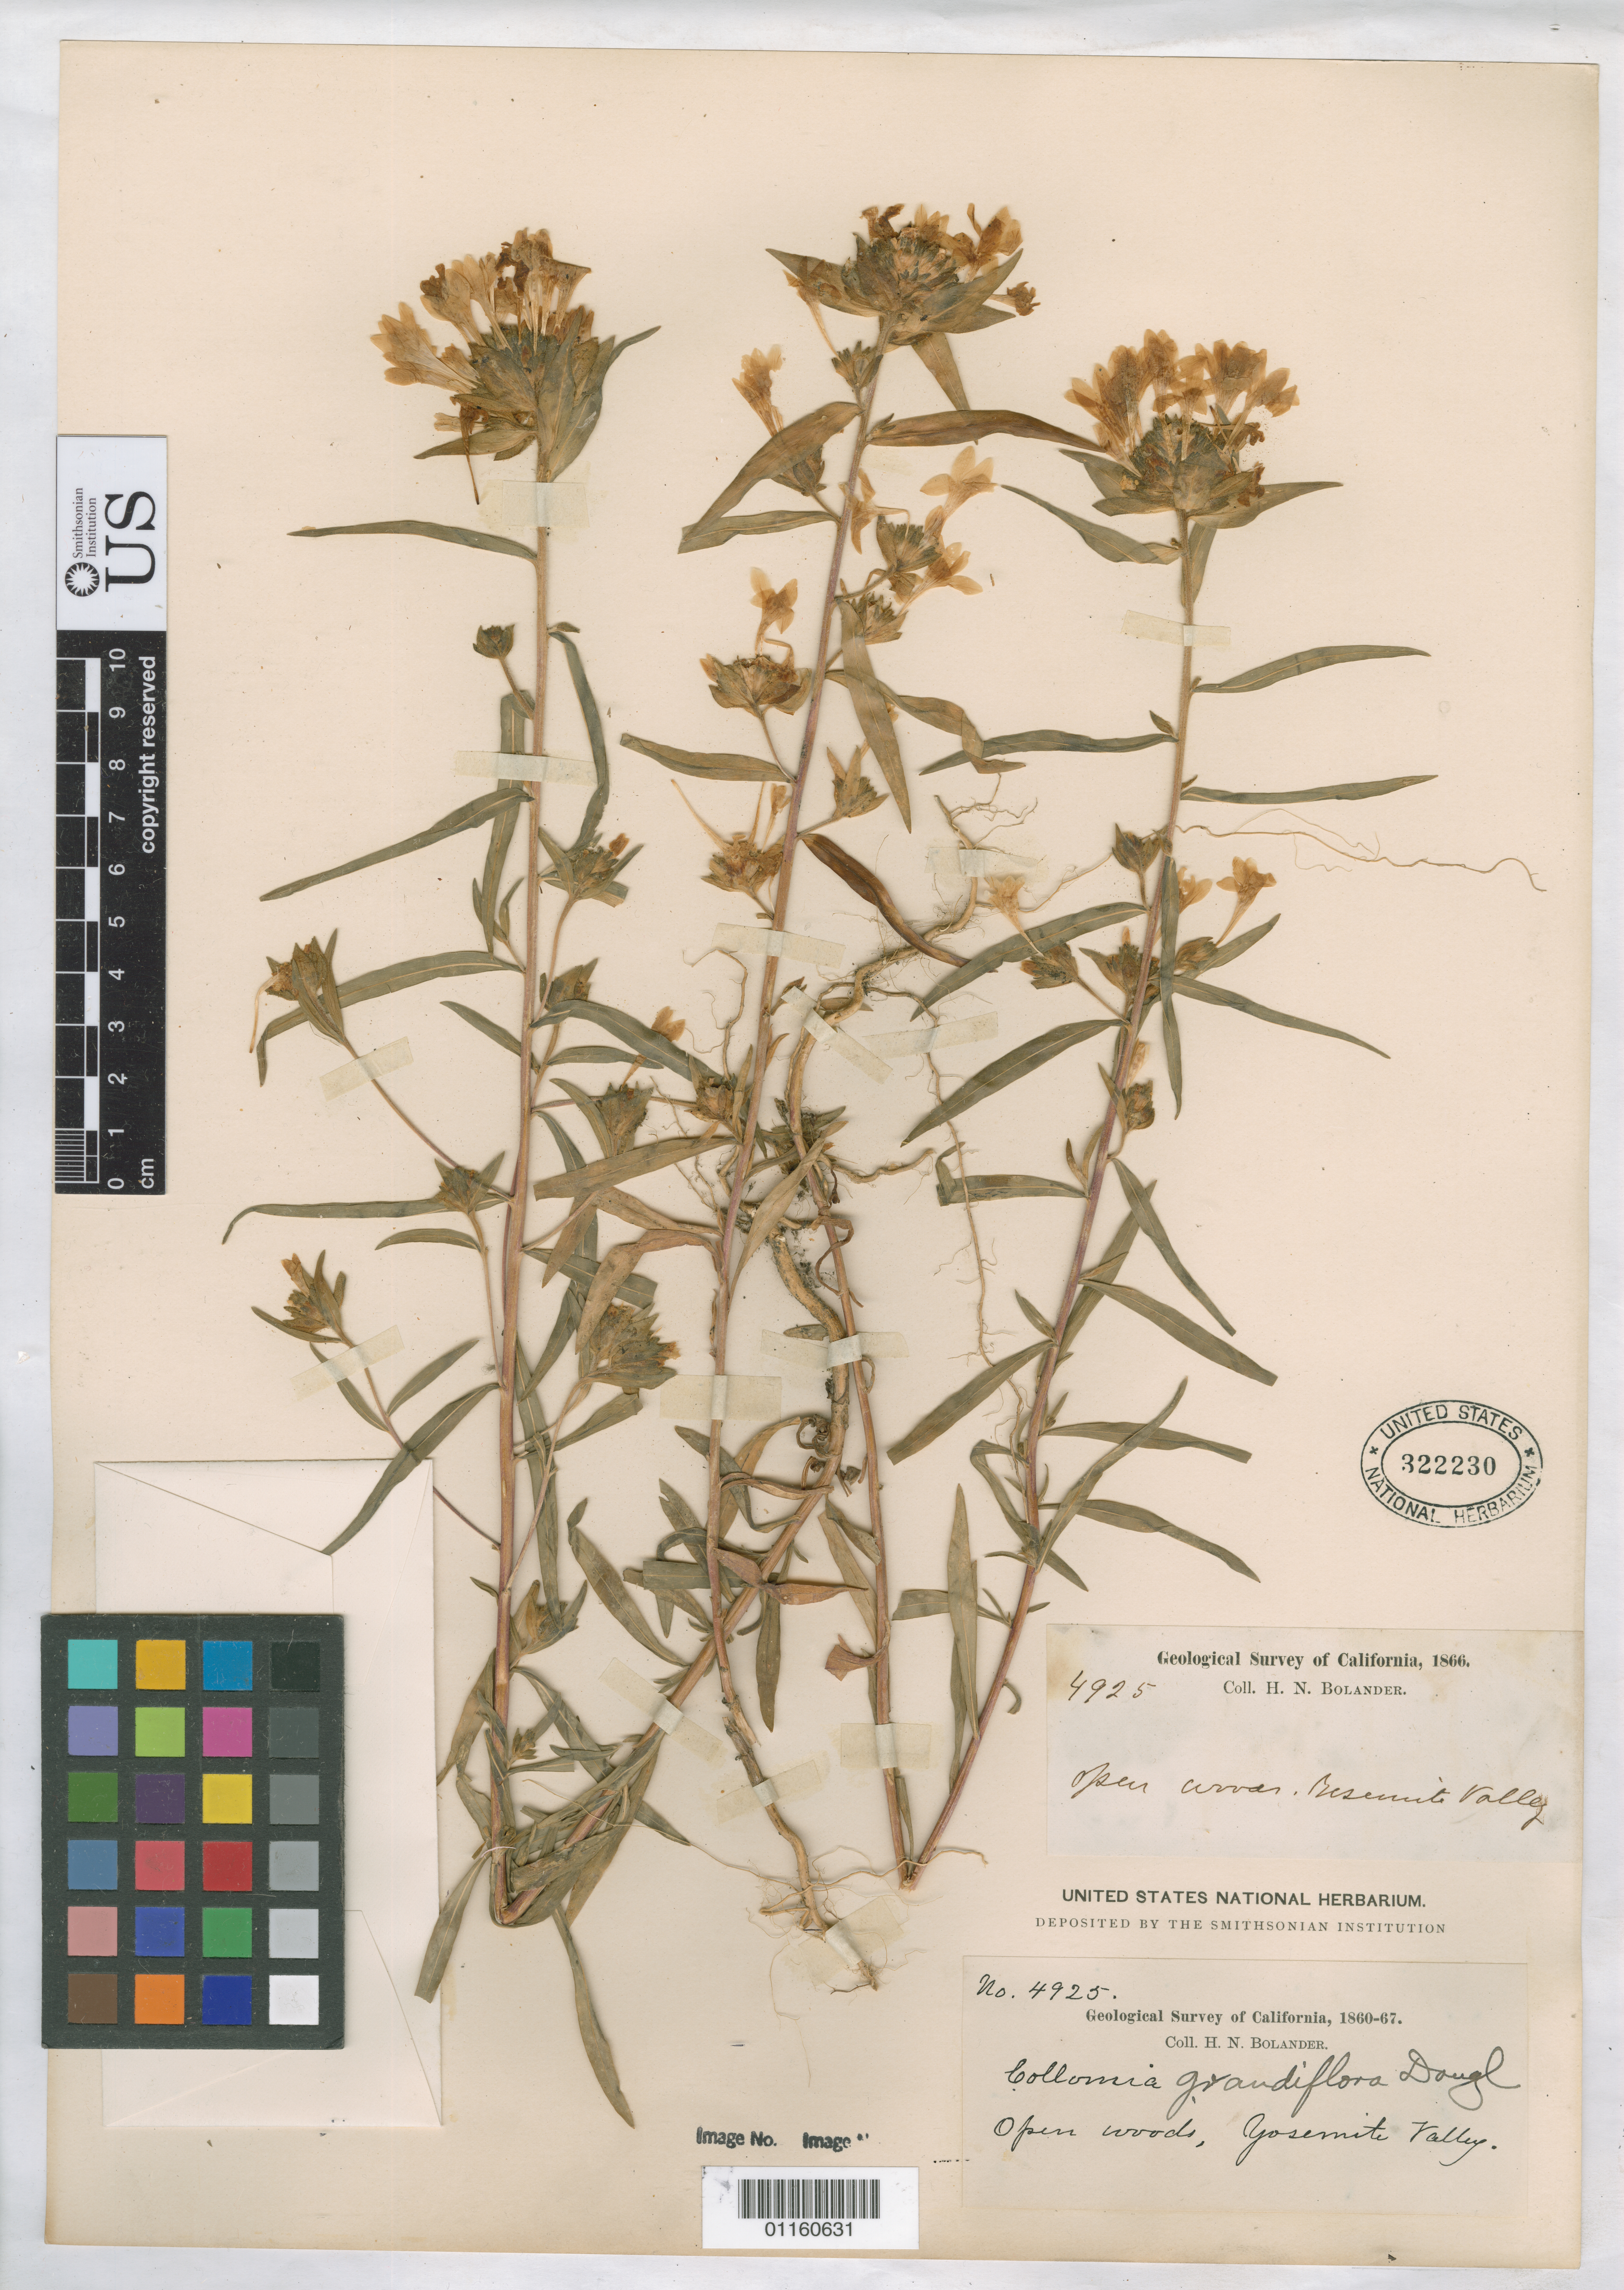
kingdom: Plantae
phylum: Tracheophyta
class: Magnoliopsida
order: Ericales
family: Polemoniaceae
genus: Collomia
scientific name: Collomia grandiflora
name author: Douglas ex Lindl.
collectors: H. Bolander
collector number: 4925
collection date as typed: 1866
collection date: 1866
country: United States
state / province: California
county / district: Mariposa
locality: Yosemite Valley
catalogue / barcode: US 322230